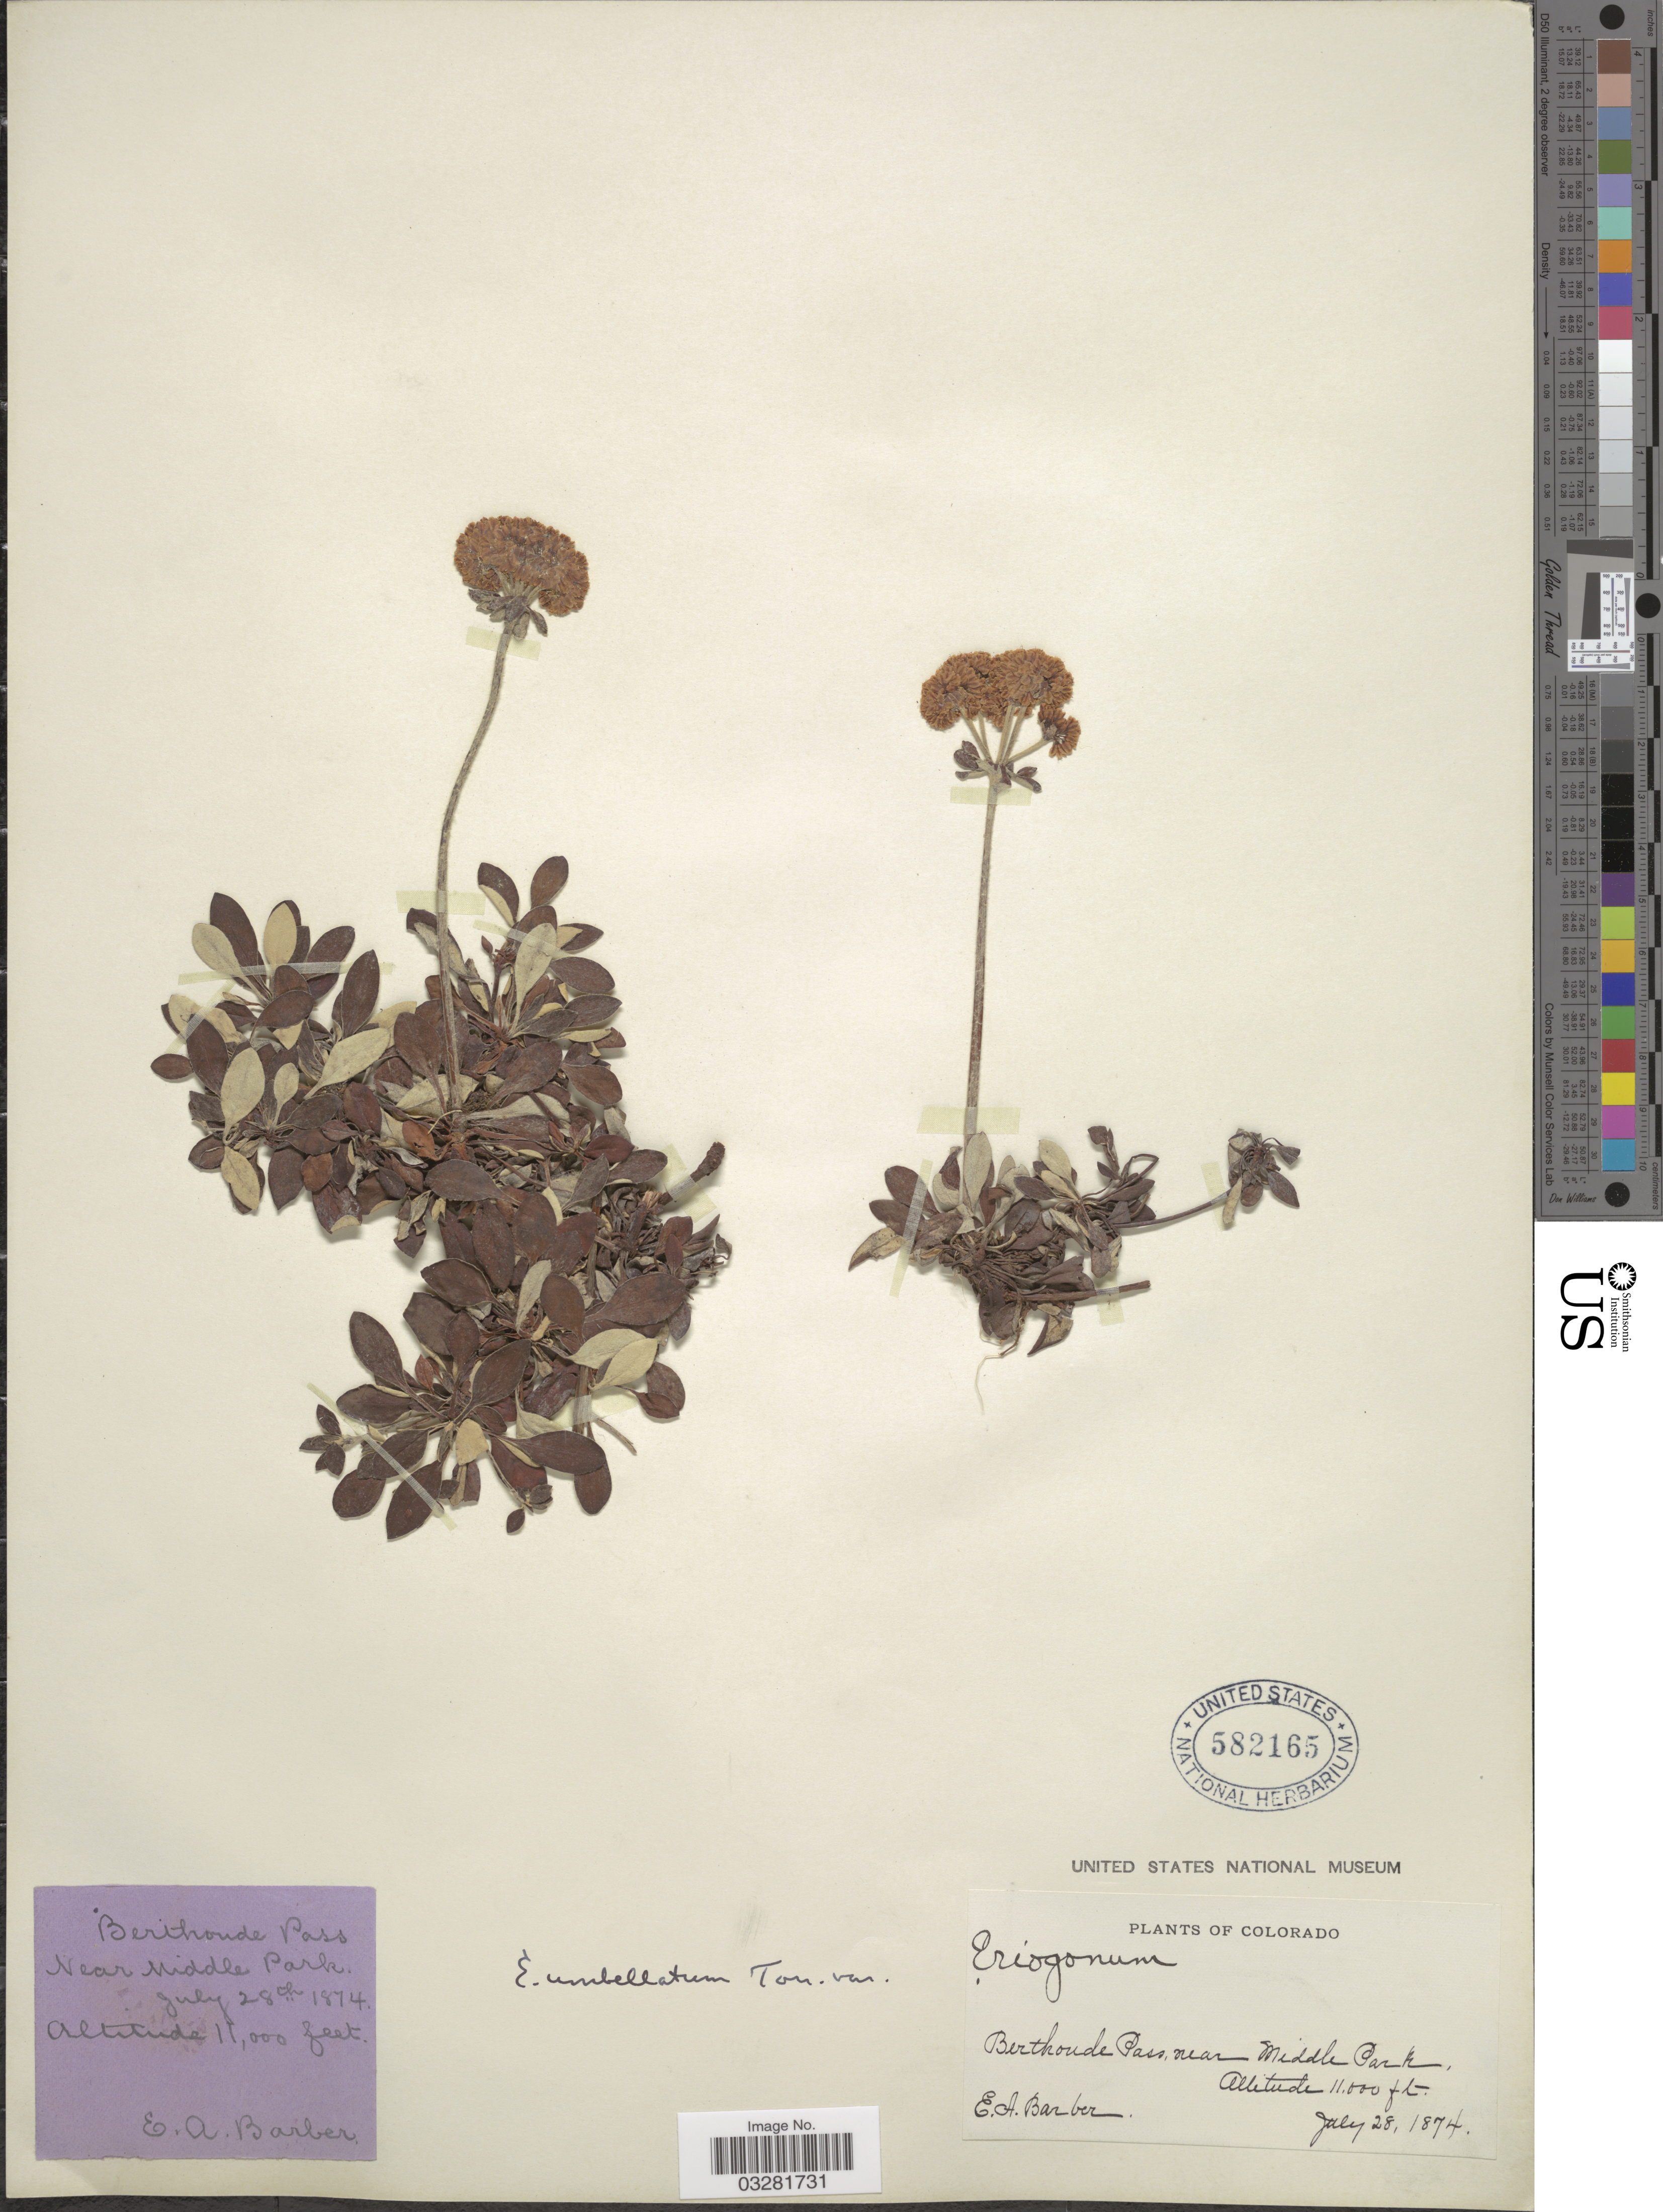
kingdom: Plantae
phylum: Tracheophyta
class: Magnoliopsida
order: Caryophyllales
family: Polygonaceae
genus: Eriogonum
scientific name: Eriogonum umbellatum var. subalpinum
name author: M.E. Jones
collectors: E. Barber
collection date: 1874-07-28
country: United States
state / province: Colorado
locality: Berthoude Pass, near Middle Park.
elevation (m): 3353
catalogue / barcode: US 582165